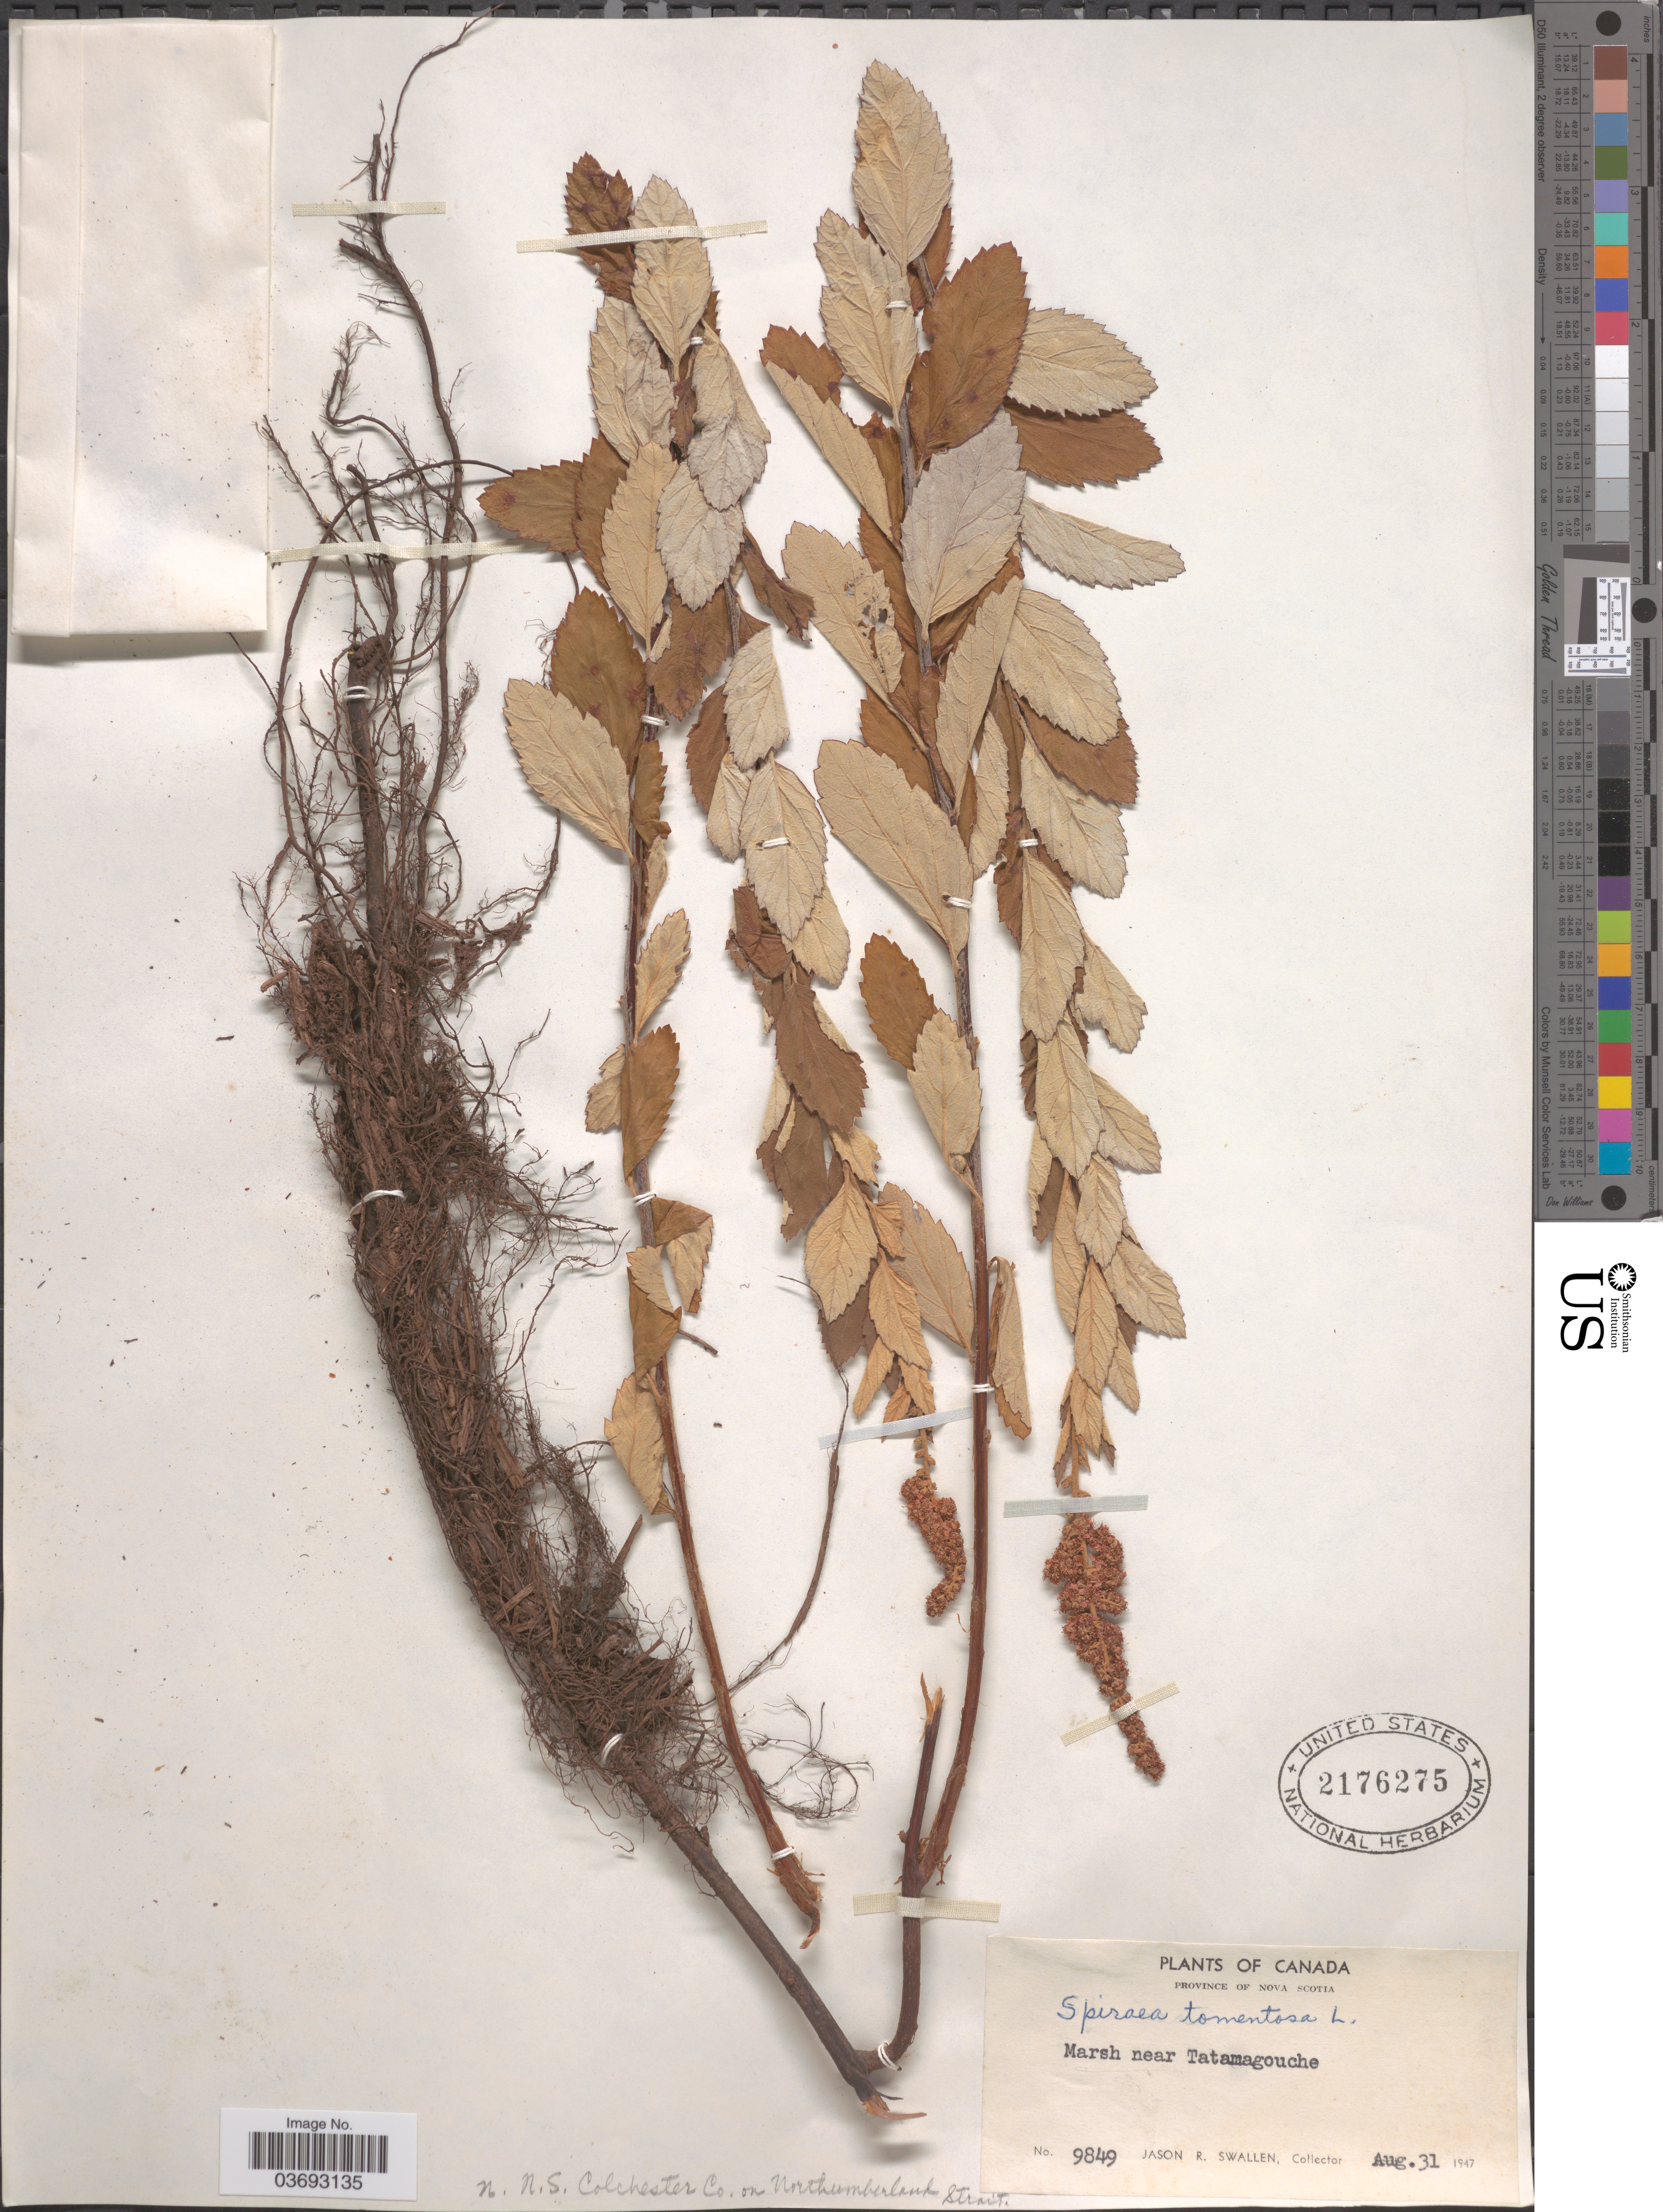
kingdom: Plantae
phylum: Tracheophyta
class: Magnoliopsida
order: Rosales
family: Rosaceae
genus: Spiraea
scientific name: Spiraea tomentosa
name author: L.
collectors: J. R. Swallen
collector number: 9849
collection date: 1947-08-31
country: Canada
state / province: Nova Scotia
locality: Marsh near Tatamagouche. N. N.S. Colchester Co. on Northumberland Strait.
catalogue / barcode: US 2176275